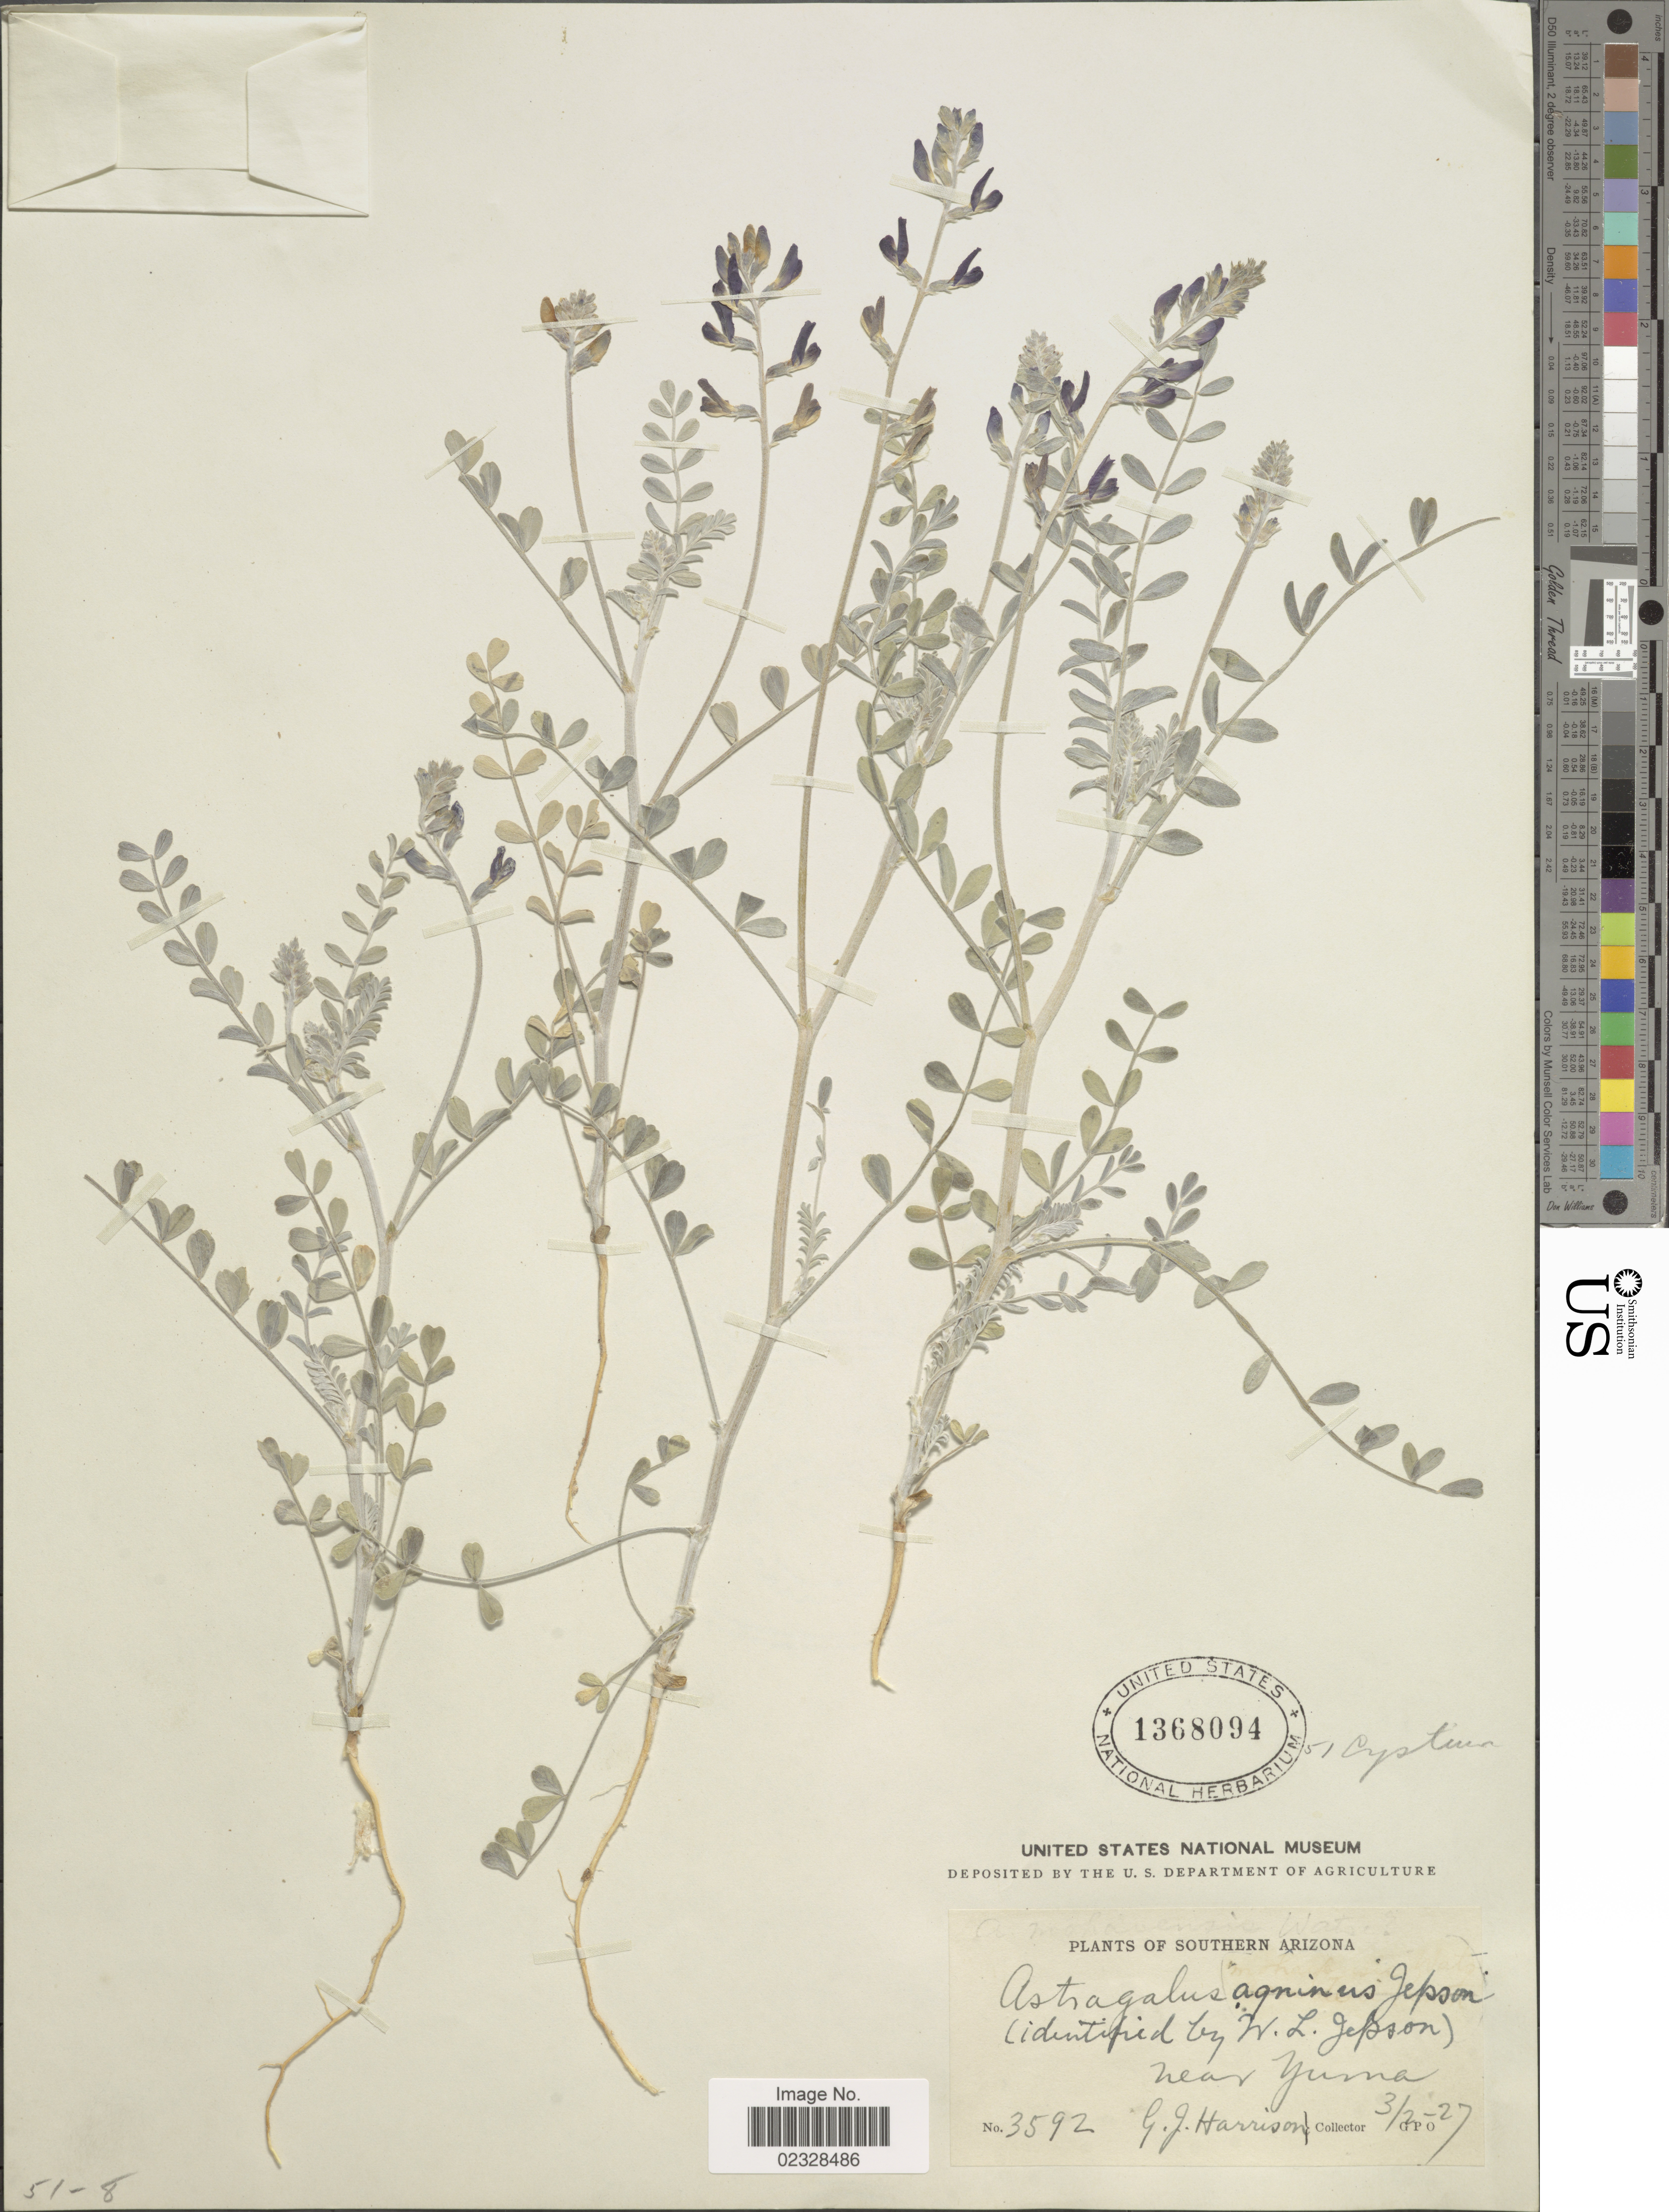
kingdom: Plantae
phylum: Tracheophyta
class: Magnoliopsida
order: Fabales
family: Fabaceae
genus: Astragalus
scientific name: Astragalus agninus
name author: Jeps.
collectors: G. J. Harrison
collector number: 3592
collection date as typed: Transcribed d/m/y: 2/3/27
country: United States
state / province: Arizona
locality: Southern Arizona. Near Yuma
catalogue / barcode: US 1368094